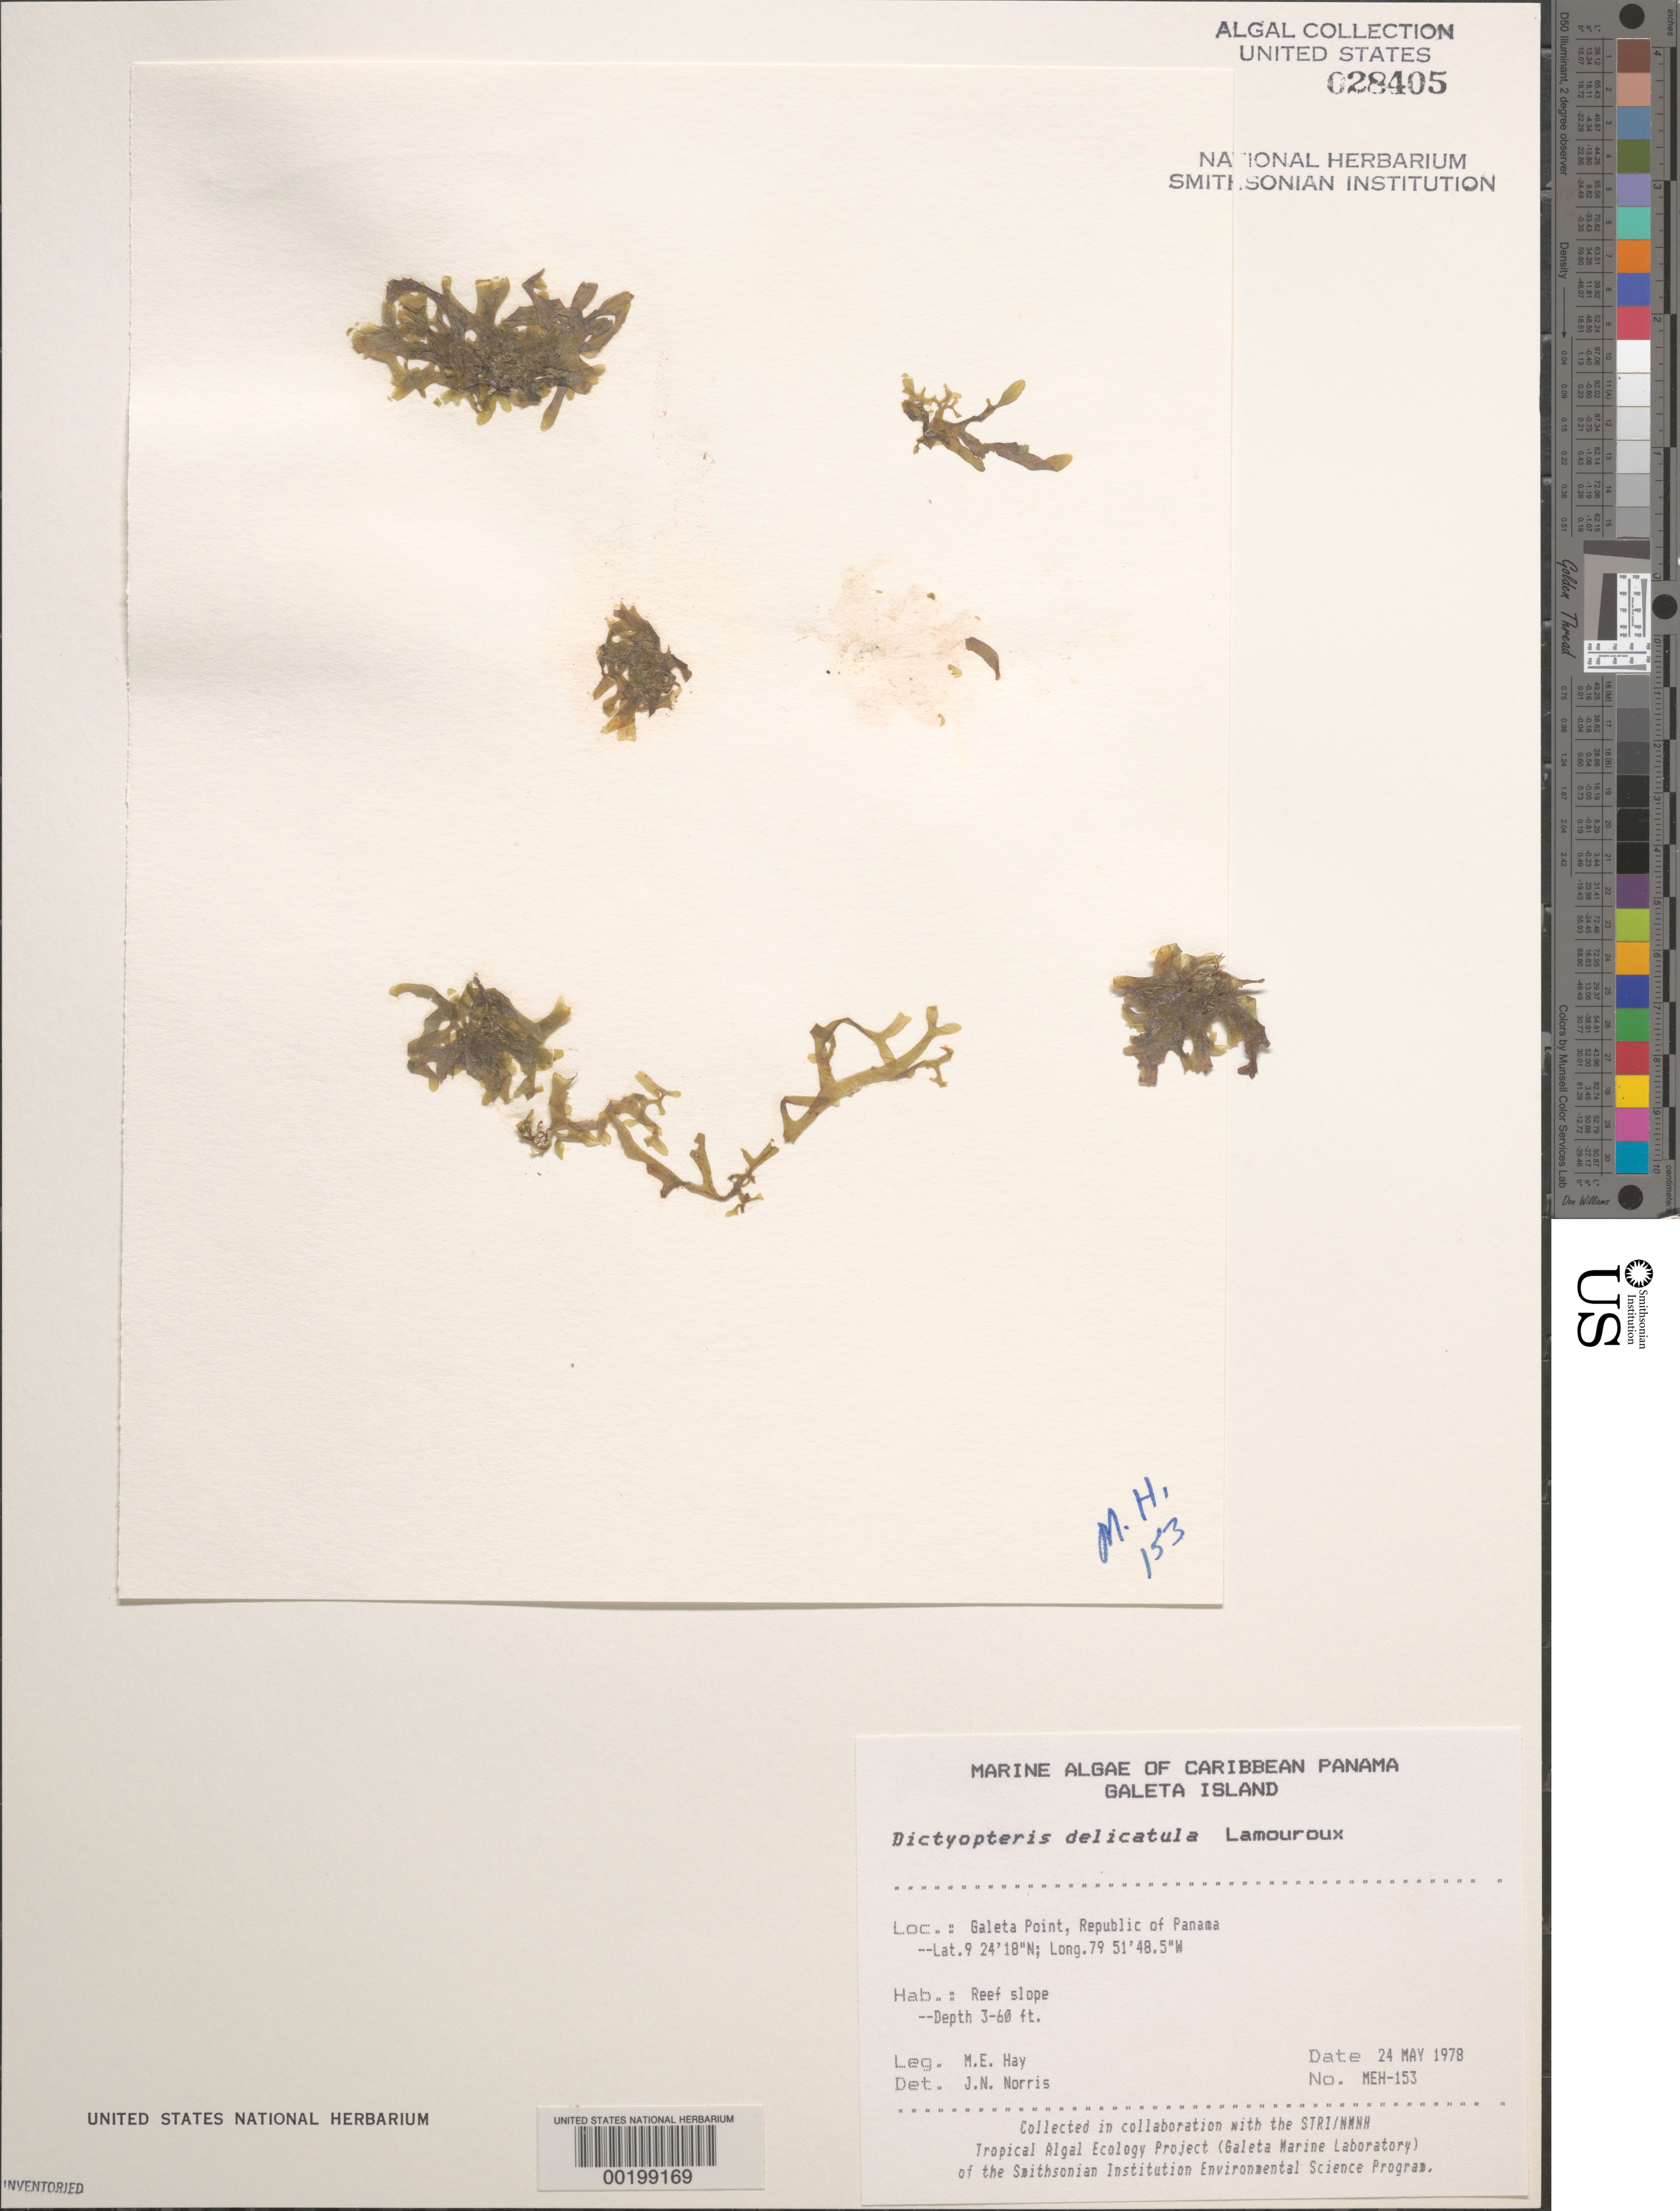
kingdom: Chromista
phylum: Ochrophyta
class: Phaeophyceae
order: Dictyotales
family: Dictyotaceae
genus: Dictyopteris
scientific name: Dictyopteris delicatula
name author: J.V.Lamouroux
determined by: Norris, James N.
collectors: M. E. Hay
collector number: MEH-153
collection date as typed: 24 May 1978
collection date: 1978-05-24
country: Panama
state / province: Colón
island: Galeta Island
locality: Galeta Point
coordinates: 9 24' 18" N, 79 51' 48.5" W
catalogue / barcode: US 28405